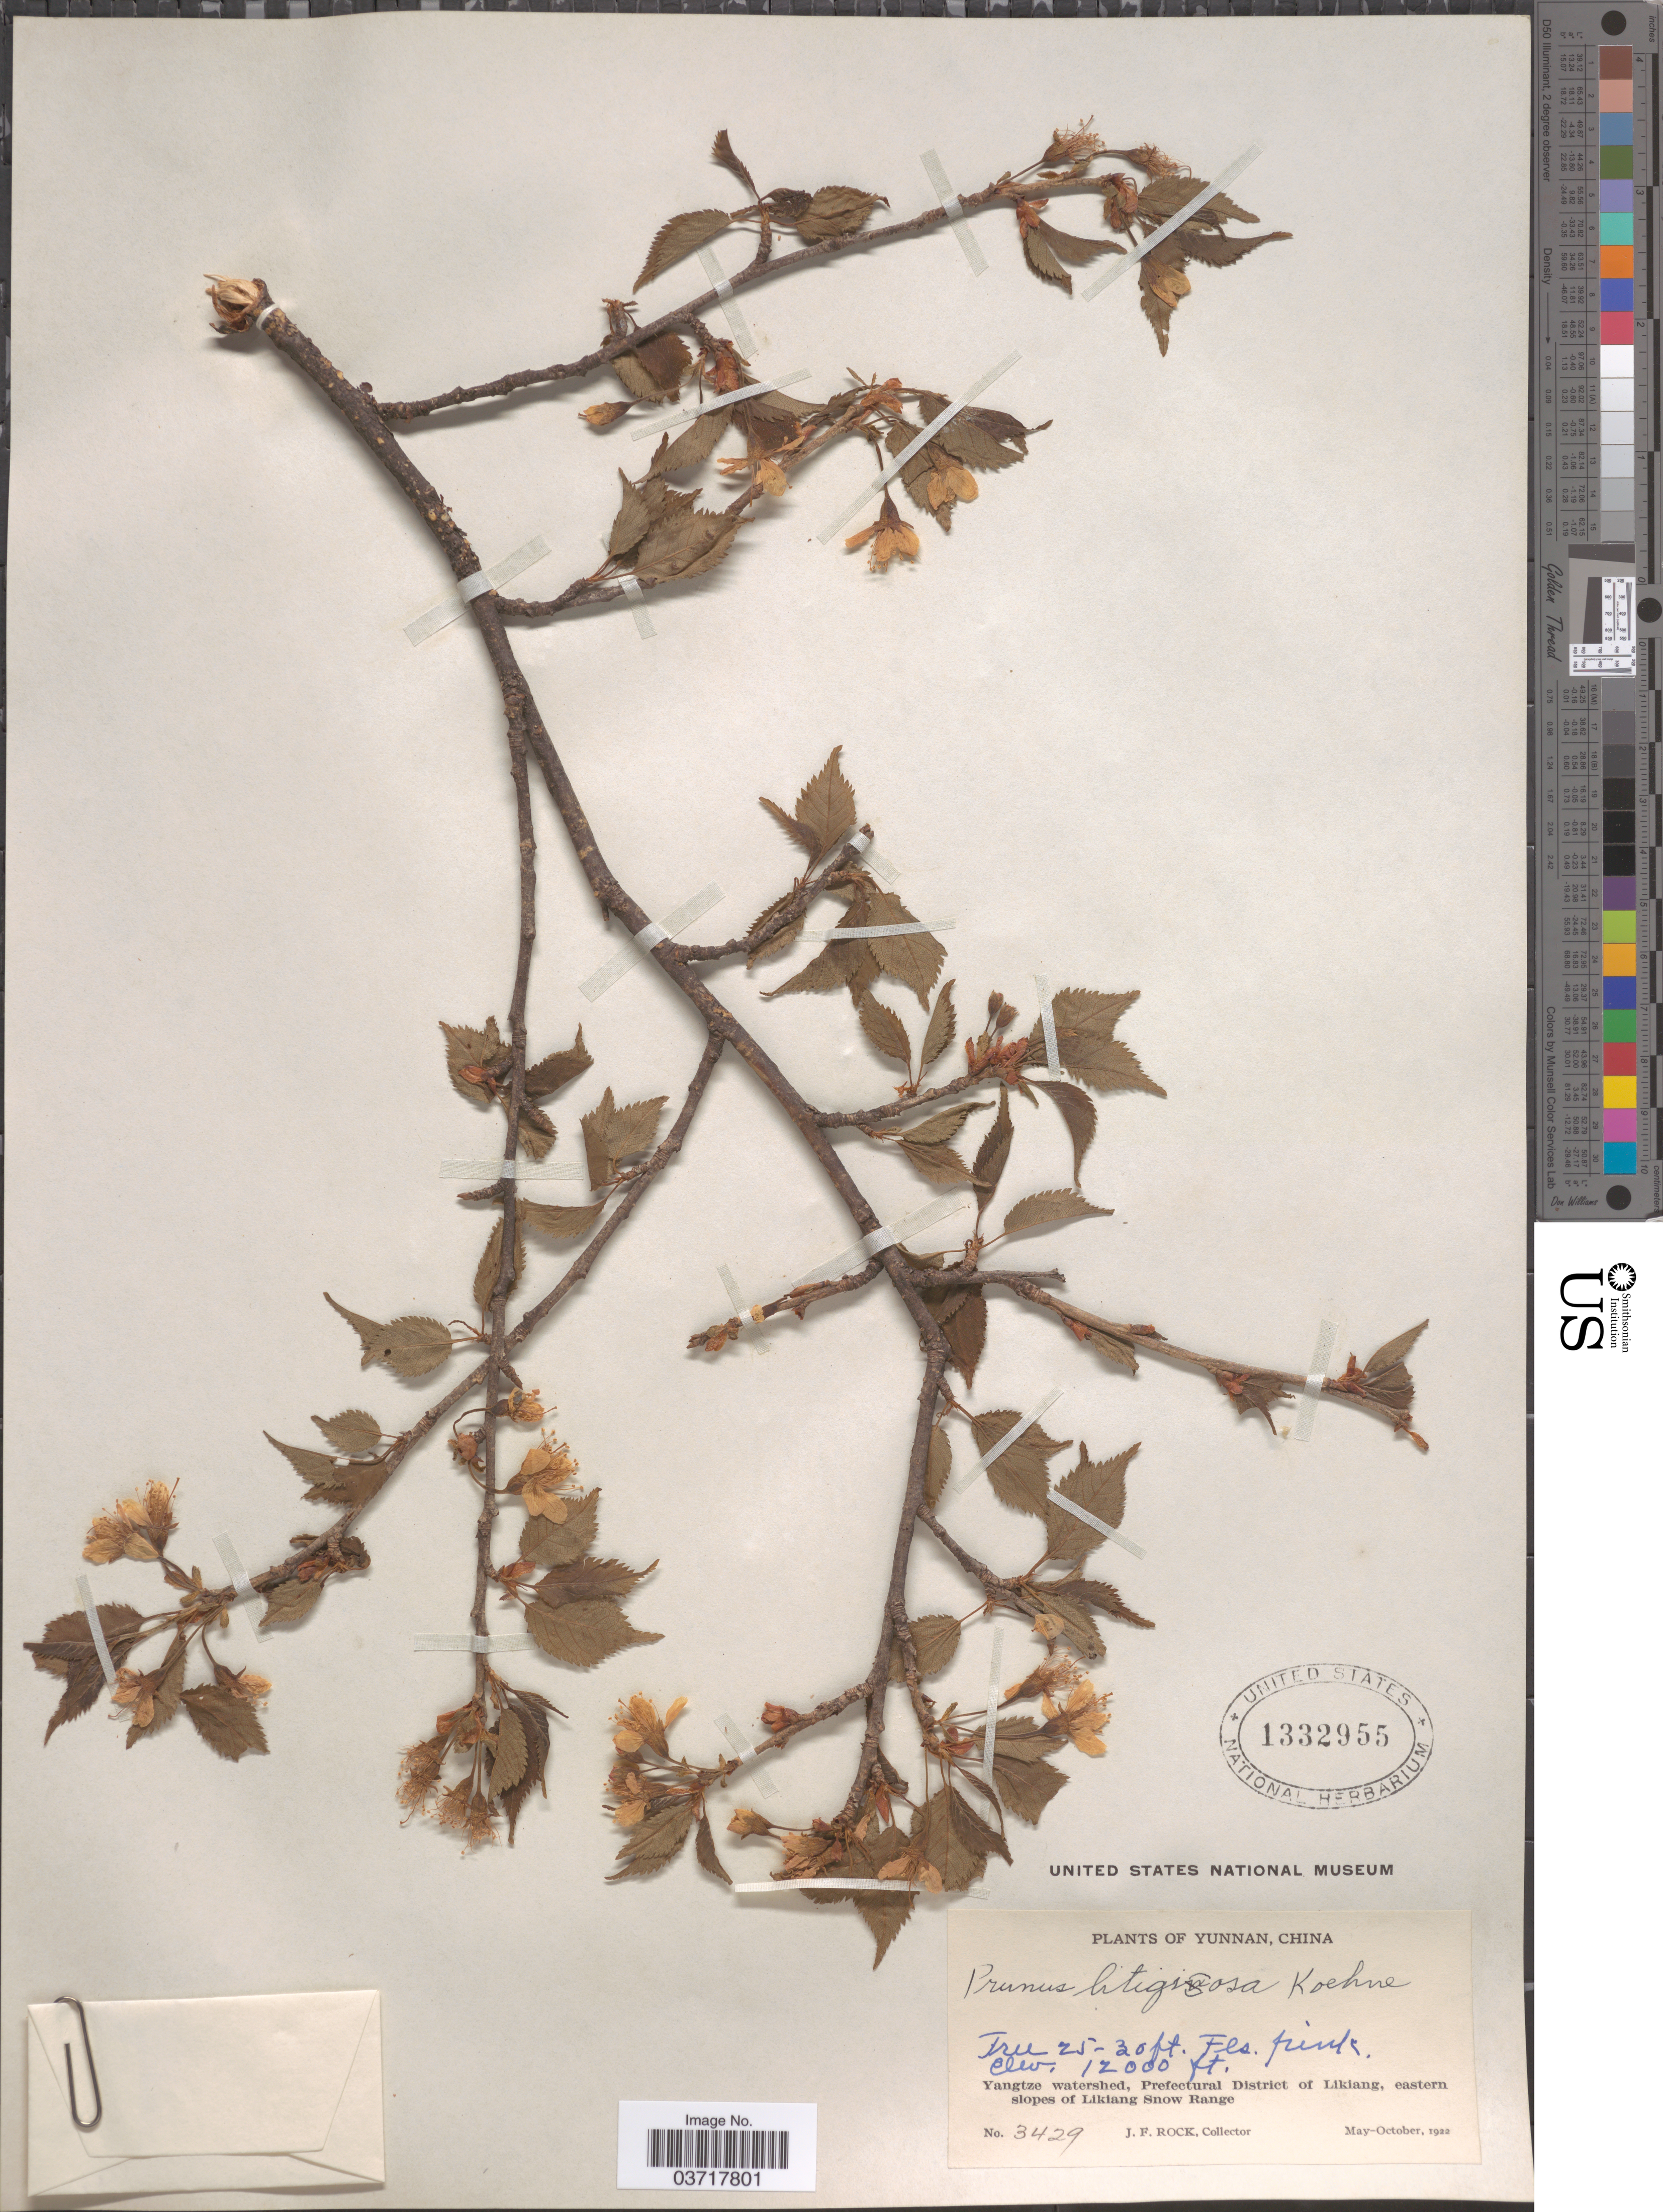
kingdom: Plantae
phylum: Tracheophyta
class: Magnoliopsida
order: Rosales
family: Rosaceae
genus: Prunus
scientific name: Prunus litigiosa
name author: C.K. Schneid.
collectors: J. Rock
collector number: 3429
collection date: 1922-05/1922-10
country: China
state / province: Yunnan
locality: Yangtze watershed, Prefectural District of Likiang Snow Range, eastern slopes of Likiang Snow Range.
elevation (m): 3658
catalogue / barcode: US 1332955